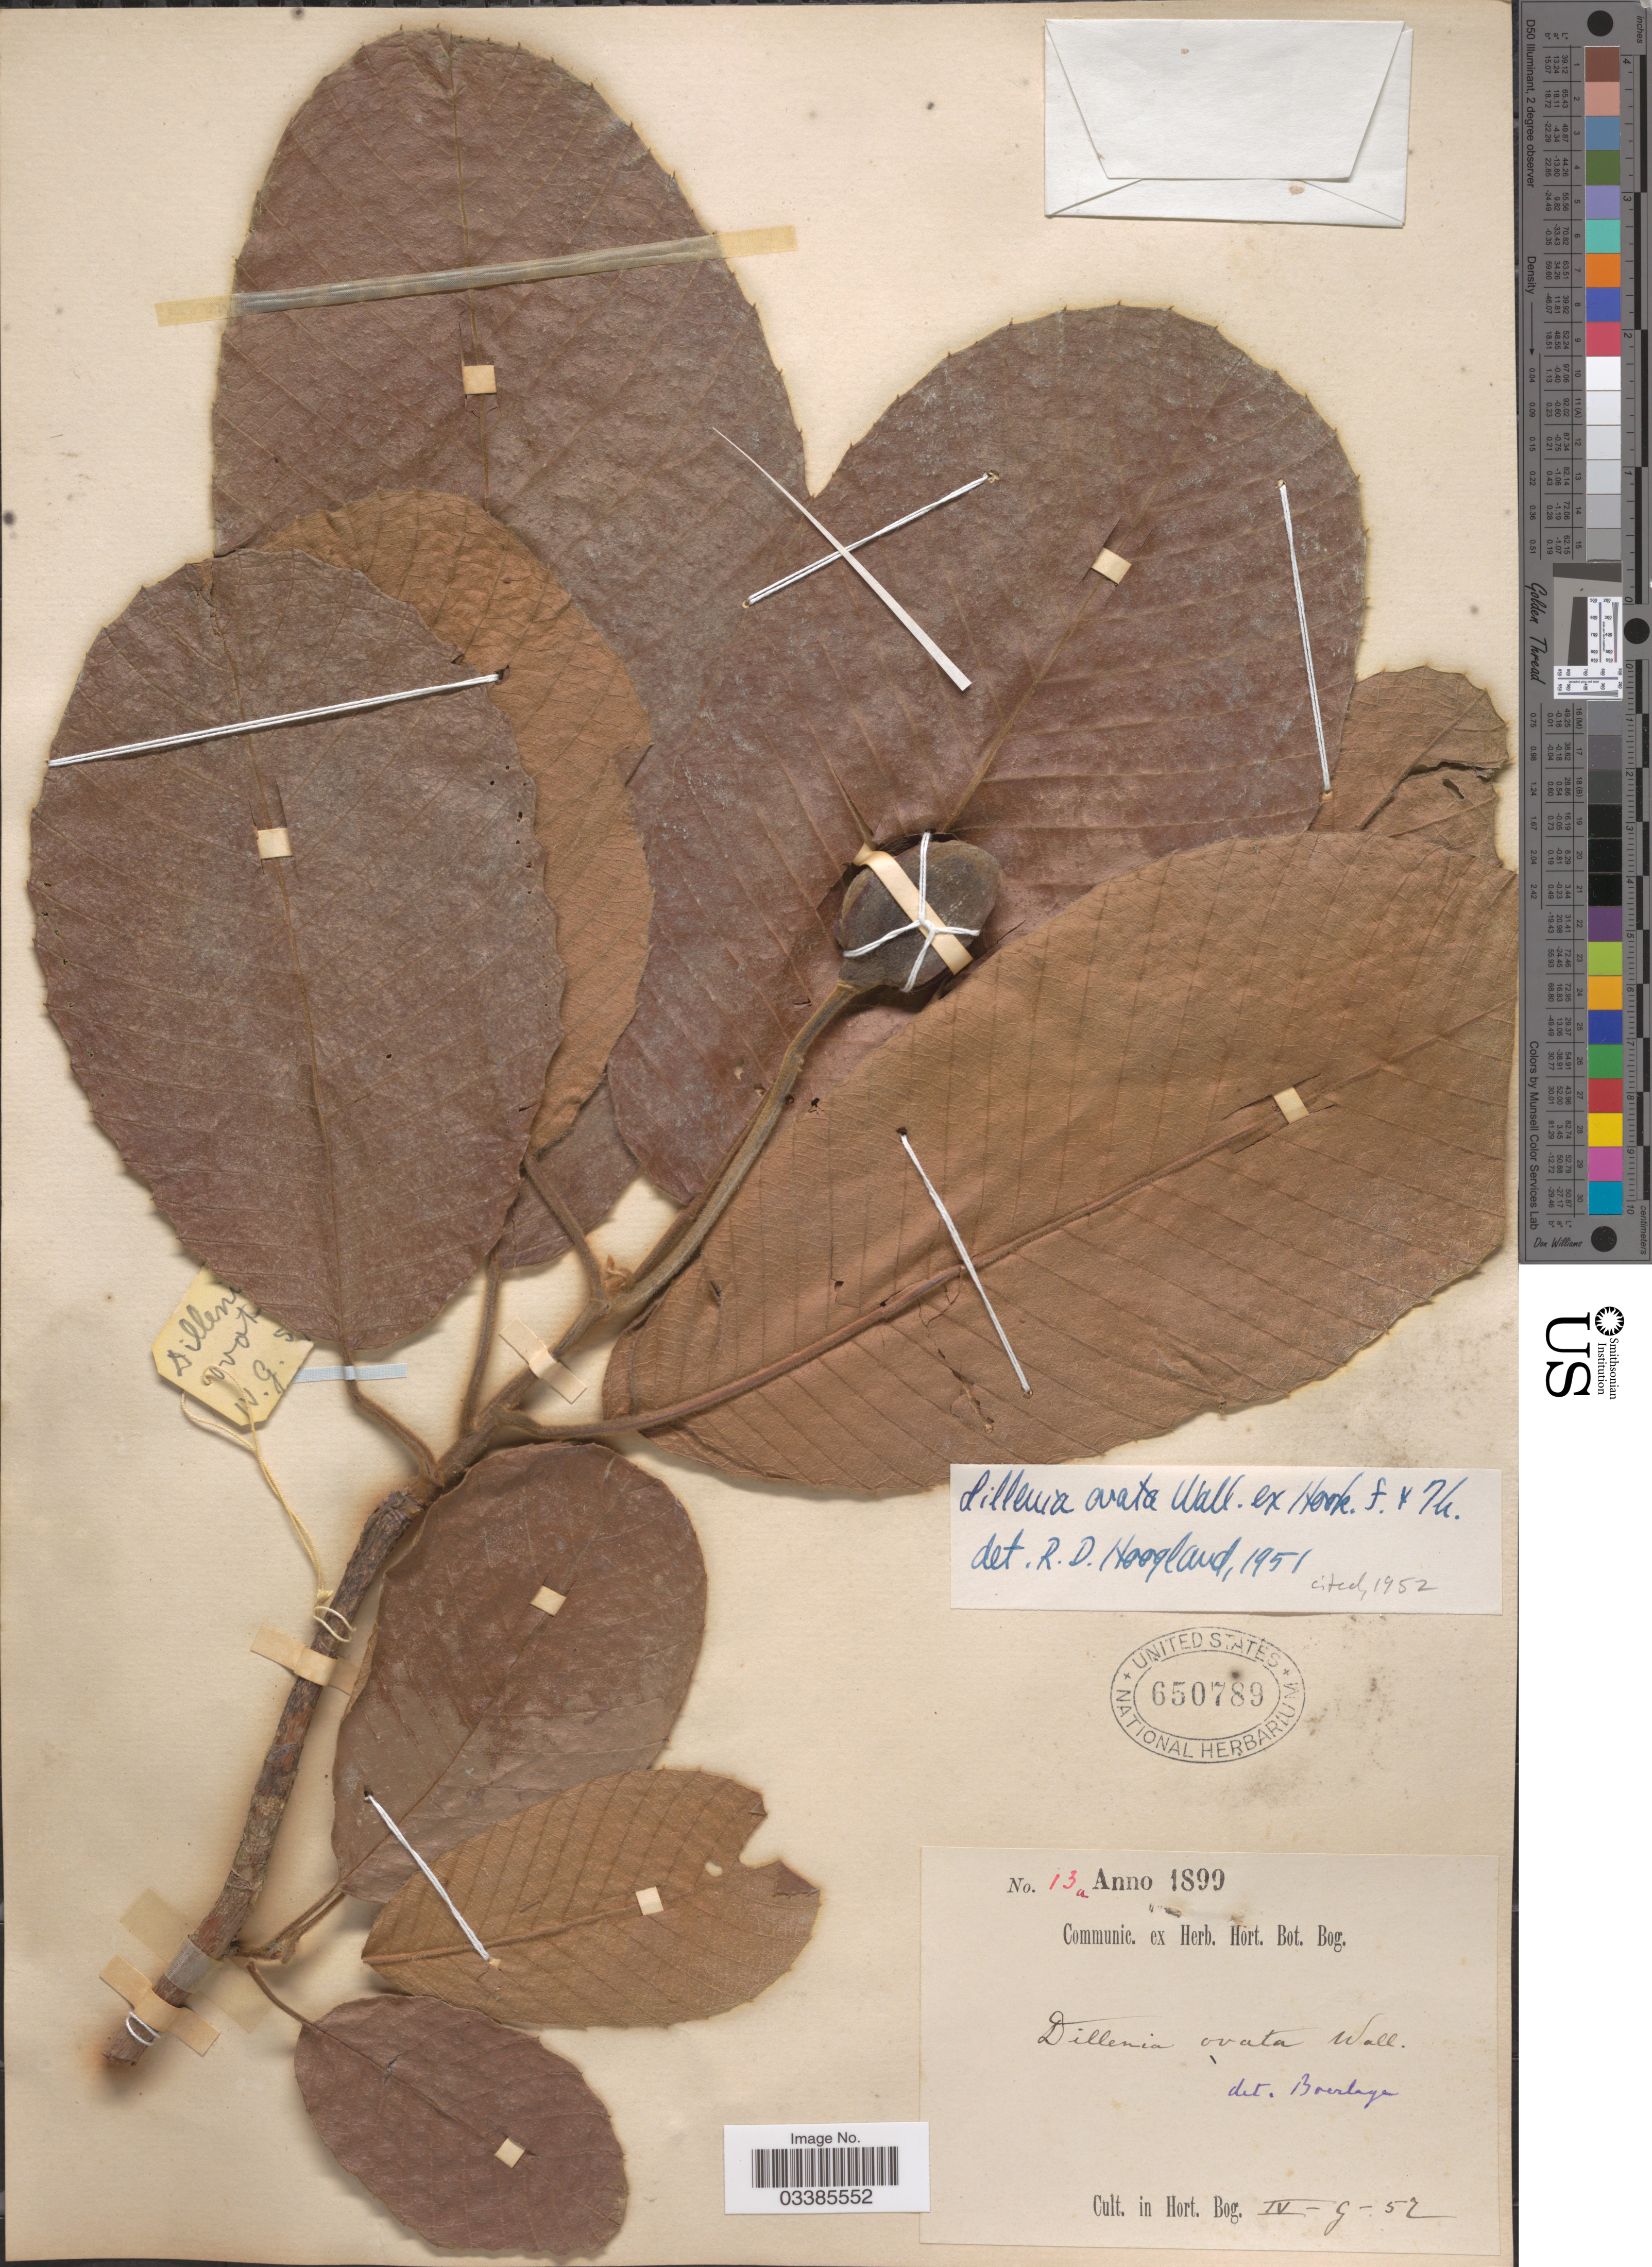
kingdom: Plantae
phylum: Tracheophyta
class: Magnoliopsida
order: Dilleniales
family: Dilleniaceae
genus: Dillenia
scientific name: Dillenia ovata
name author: Wall. ex Hook. f. & Thoms.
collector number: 13a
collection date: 1899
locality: Cult. in Hort. Bog. IV-G-57 [interpreted].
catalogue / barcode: US 650789